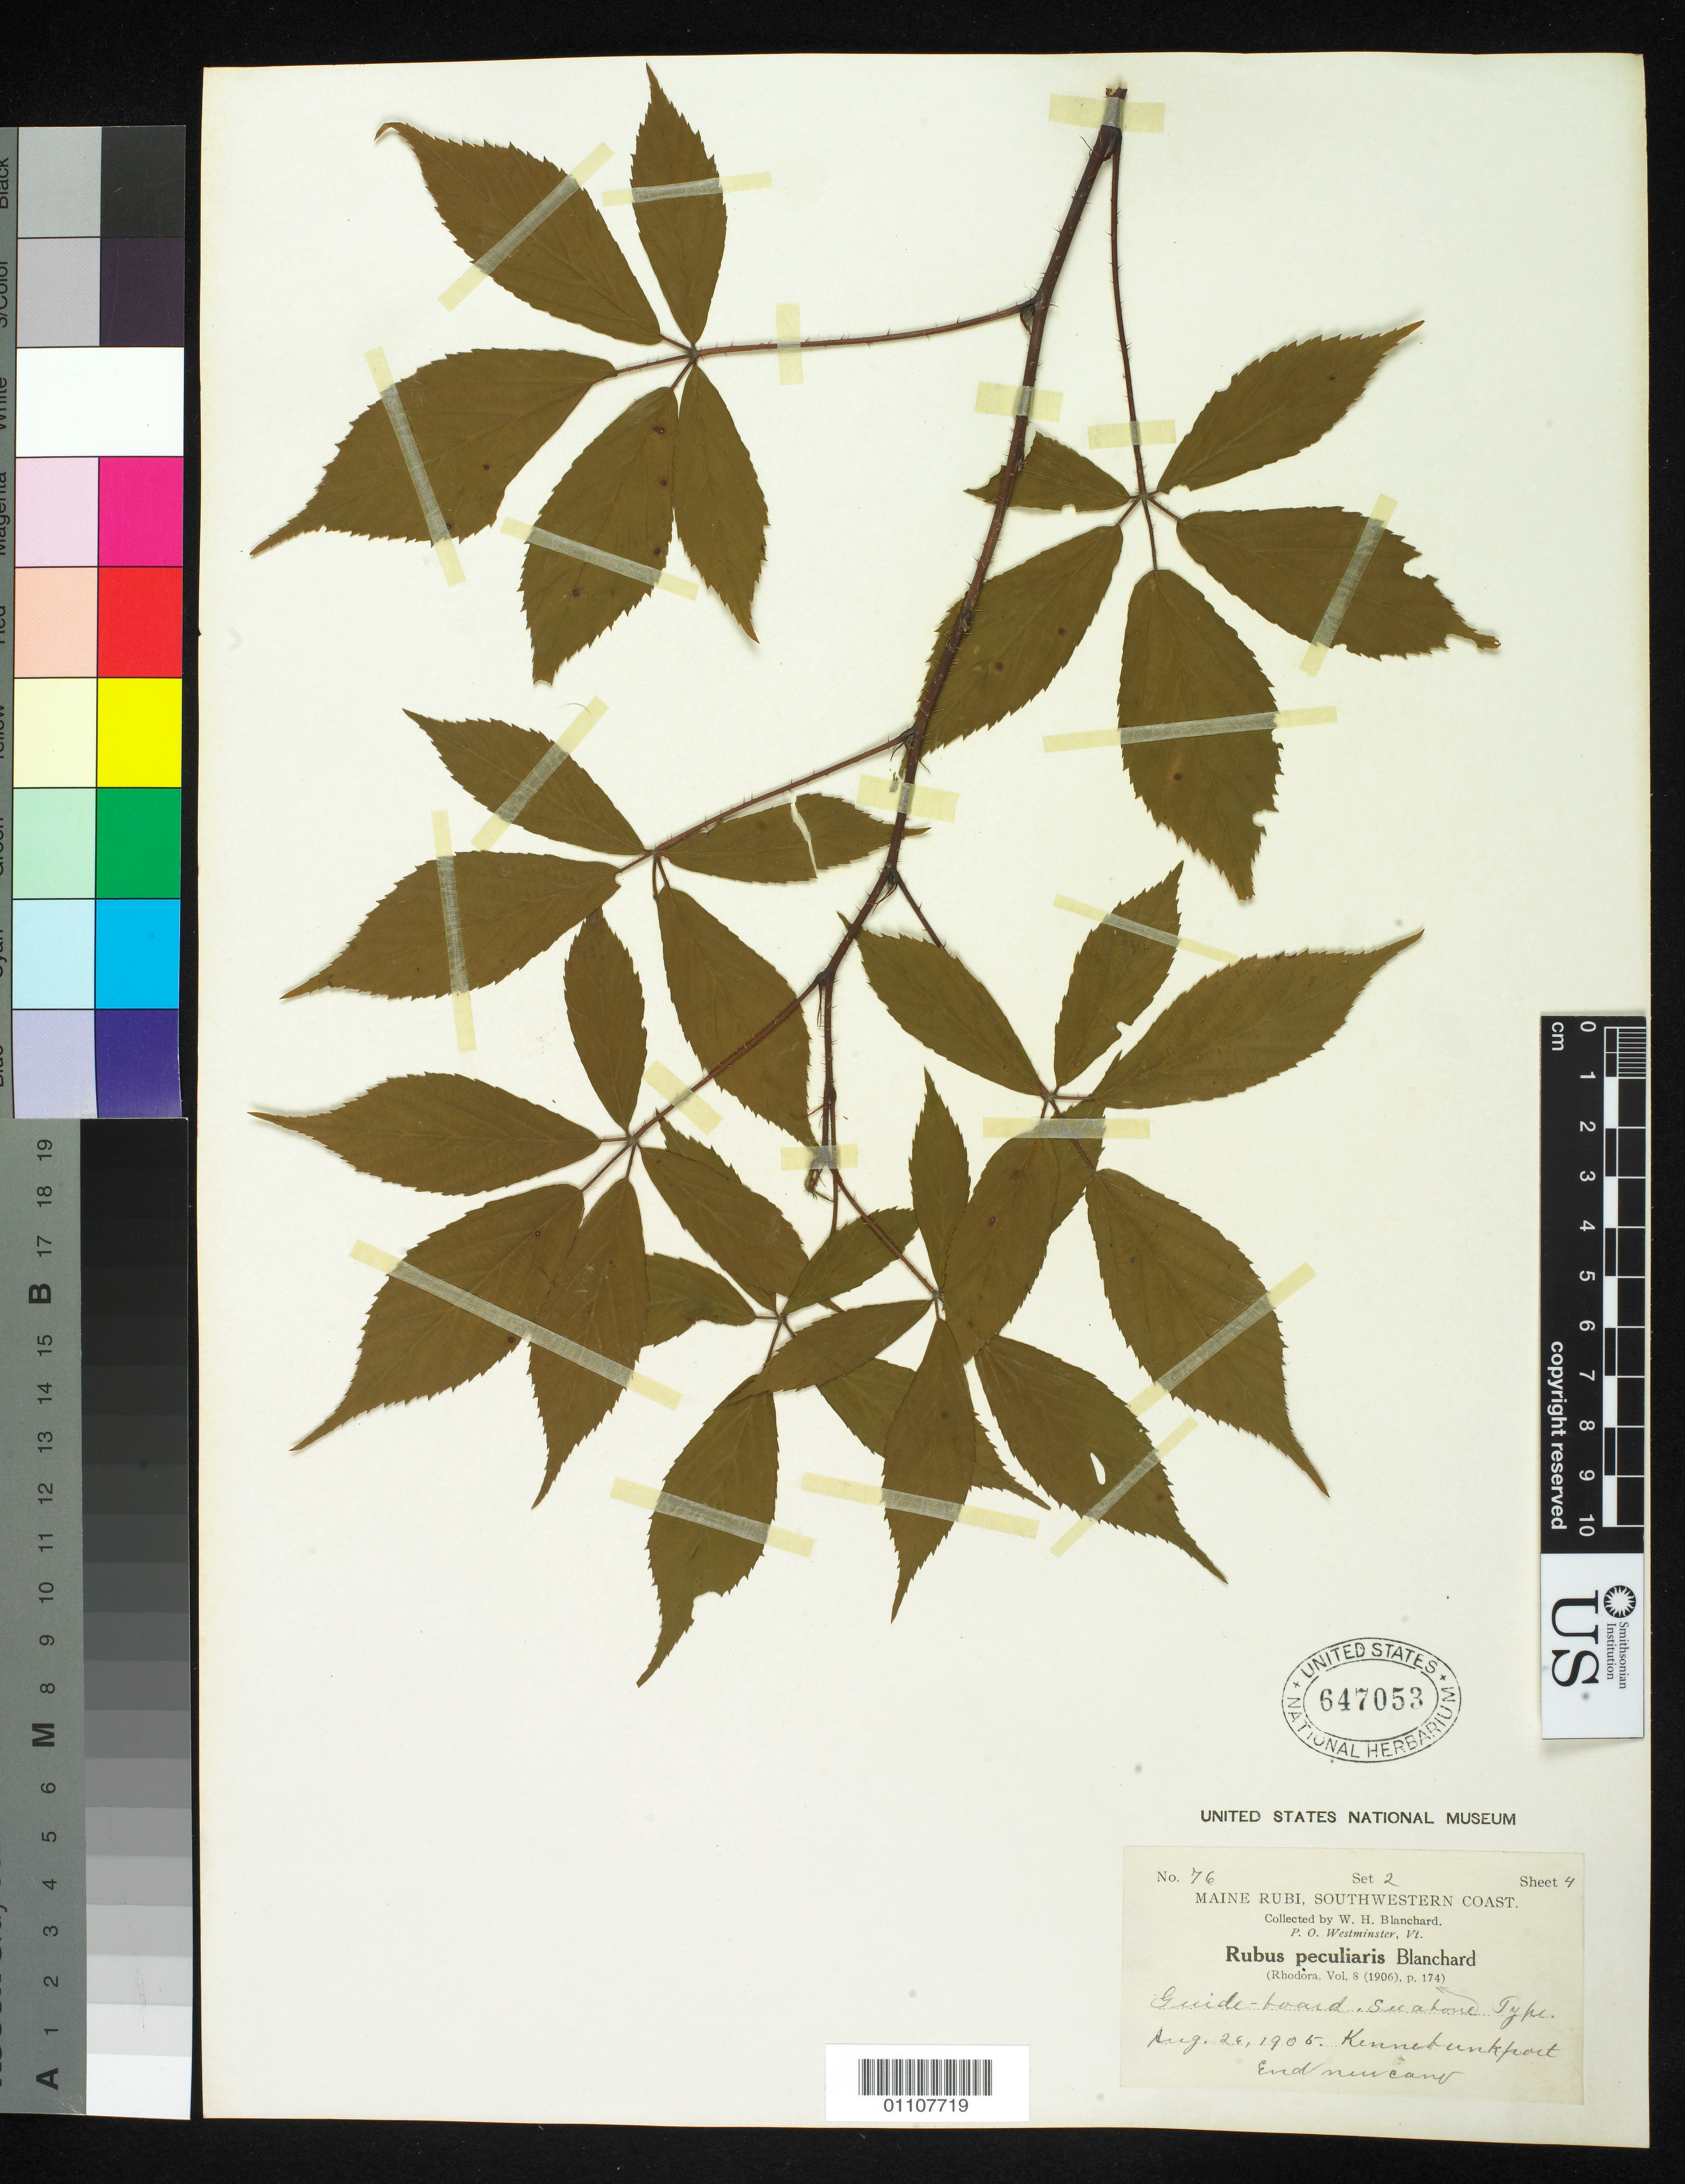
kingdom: Plantae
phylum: Tracheophyta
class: Magnoliopsida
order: Rosales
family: Rosaceae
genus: Rubus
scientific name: Rubus peculiaris Blanch., nom. illeg.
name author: Blanch.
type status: Syntype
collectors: W. H. Blanchard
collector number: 76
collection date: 1905-08-26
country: United States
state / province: Maine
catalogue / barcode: US 647053